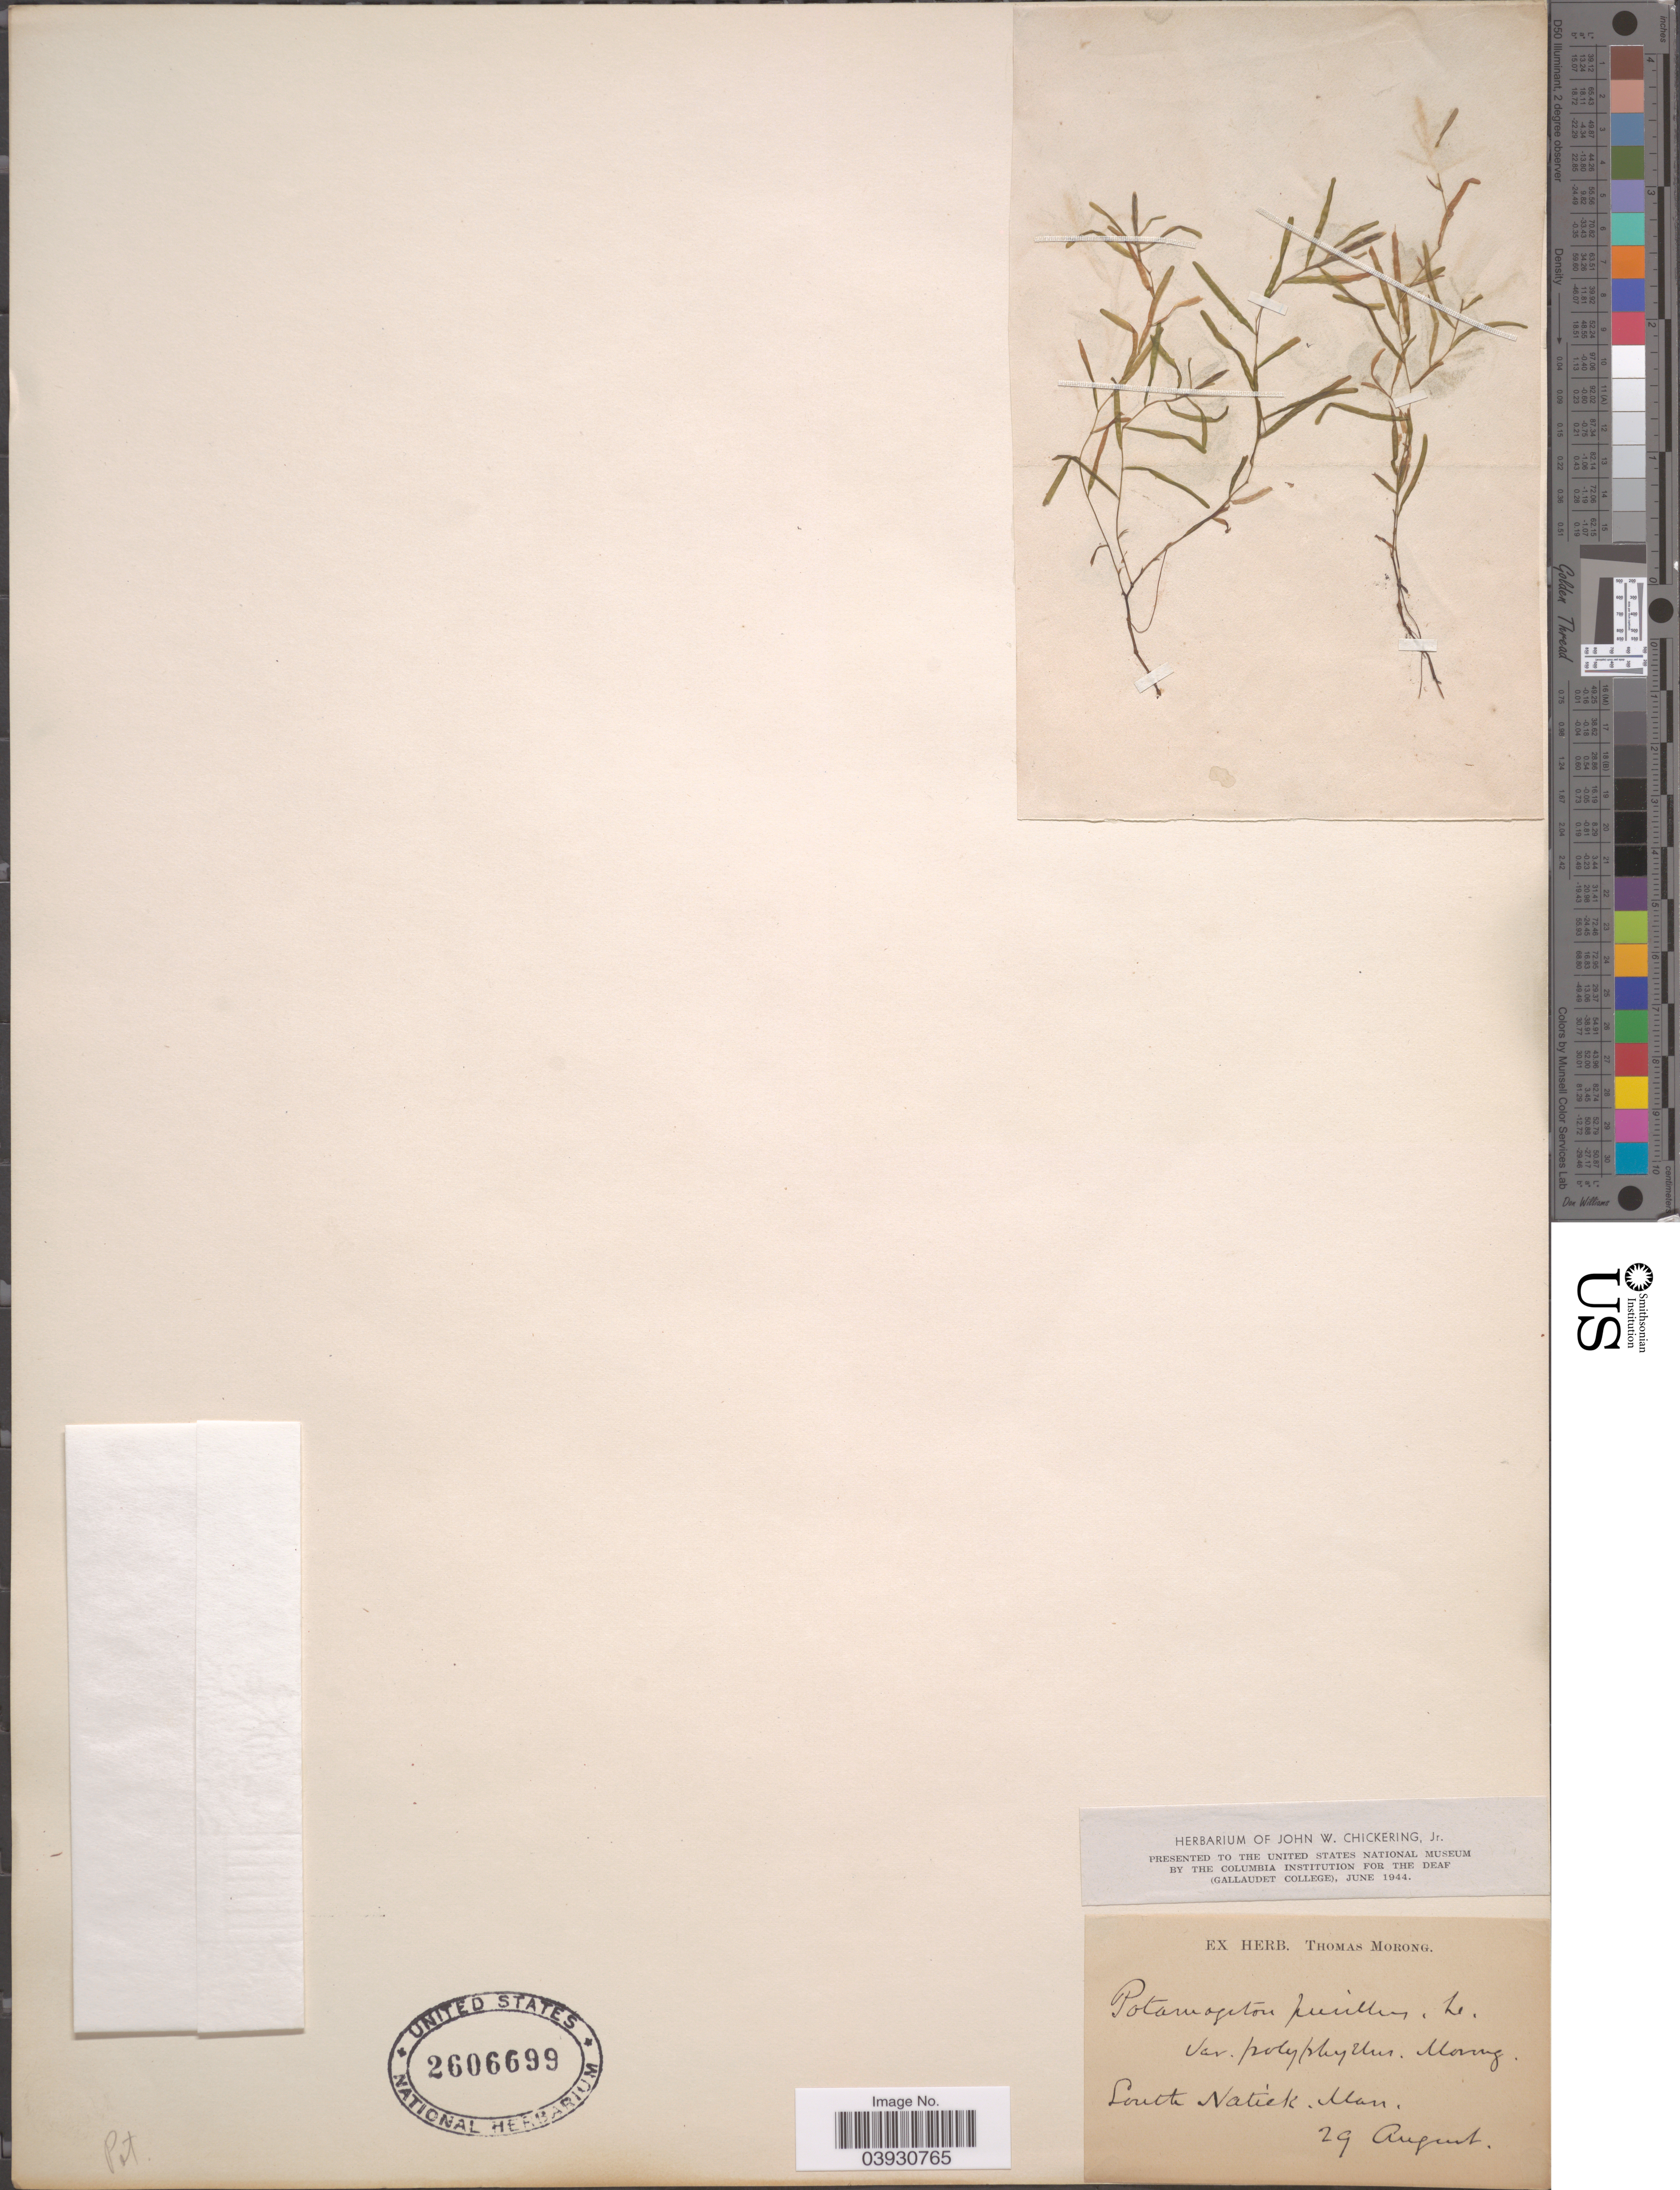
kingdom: Plantae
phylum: Tracheophyta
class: Liliopsida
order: Alismatales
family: Potamogetonaceae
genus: Potamogeton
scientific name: Potamogeton pusillus var. polyphyllus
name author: Morong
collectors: ex Herb. T. Morong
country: United States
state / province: Massachusetts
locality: South Natick.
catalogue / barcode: US 2606699